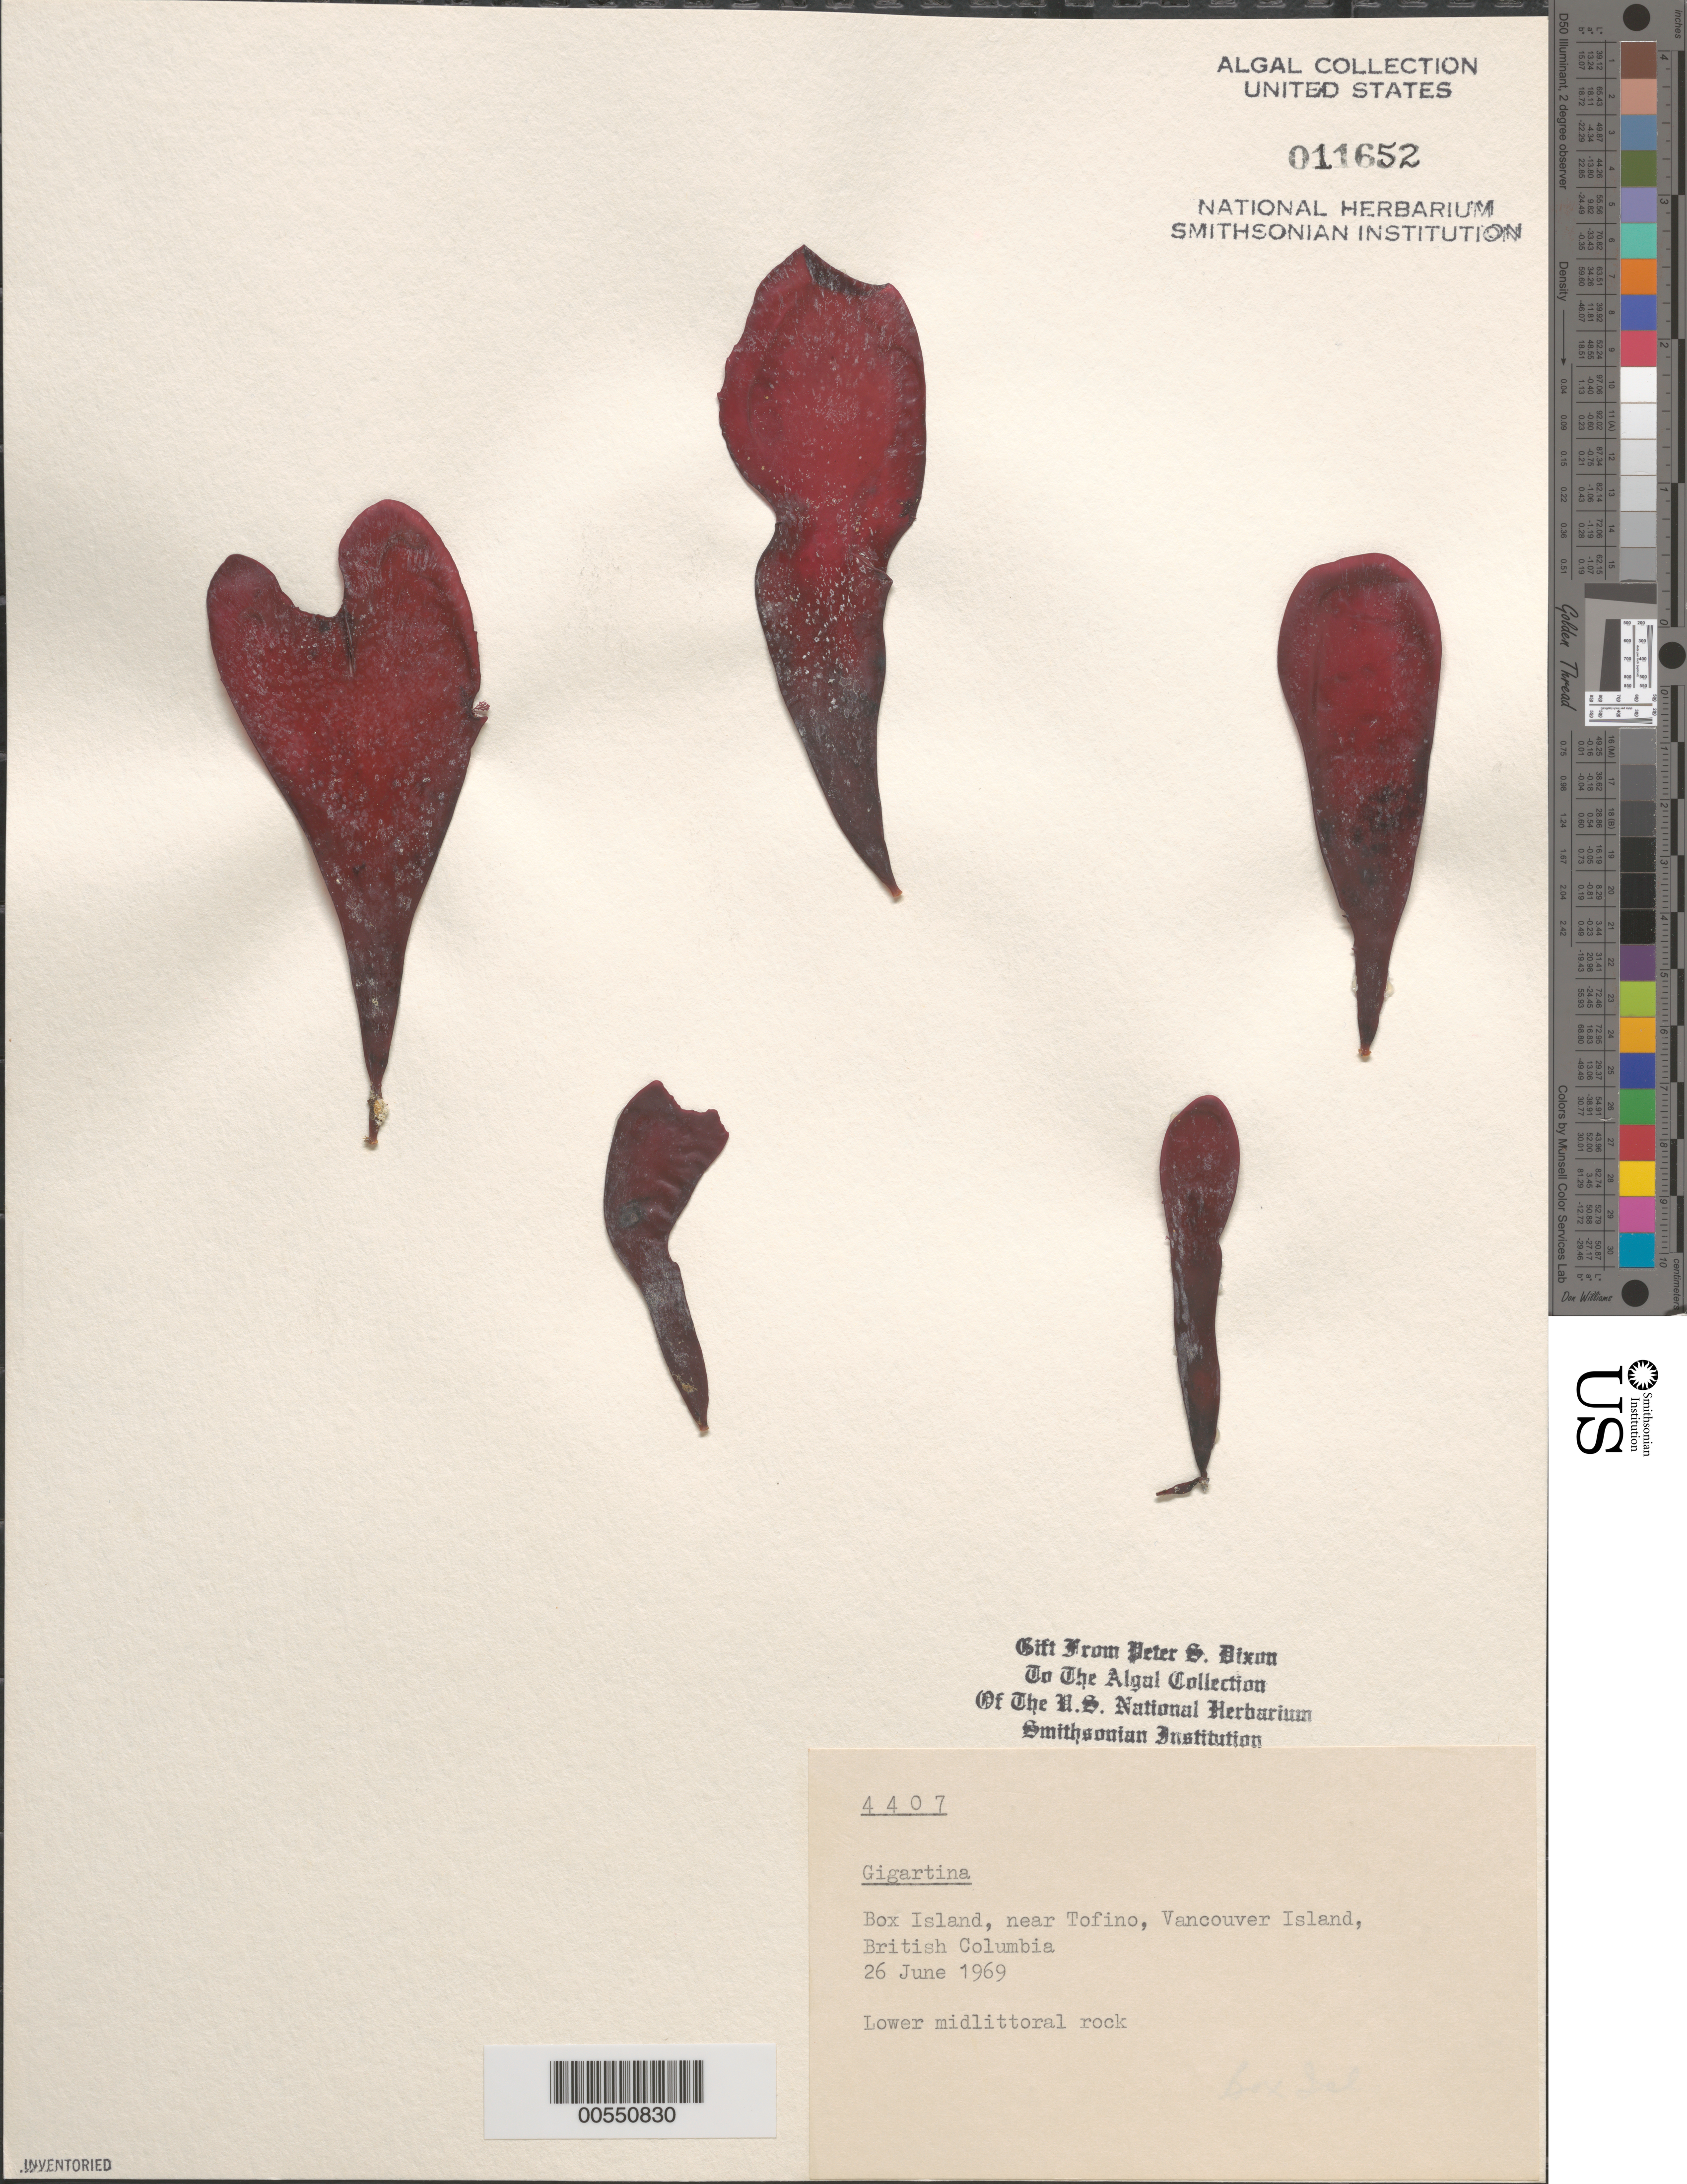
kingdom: Plantae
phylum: Rhodophyta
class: Florideophyceae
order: Gigartinales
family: Gigartinaceae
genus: Gigartina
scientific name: Gigartina sp.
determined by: Dixon, P. S.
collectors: P. S. Dixon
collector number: PSD 4407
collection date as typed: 26 Jun 1969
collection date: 1969-06-26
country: Canada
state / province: British Columbia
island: Box Island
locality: Near Tofino, Vancouver Island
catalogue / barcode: US 11652